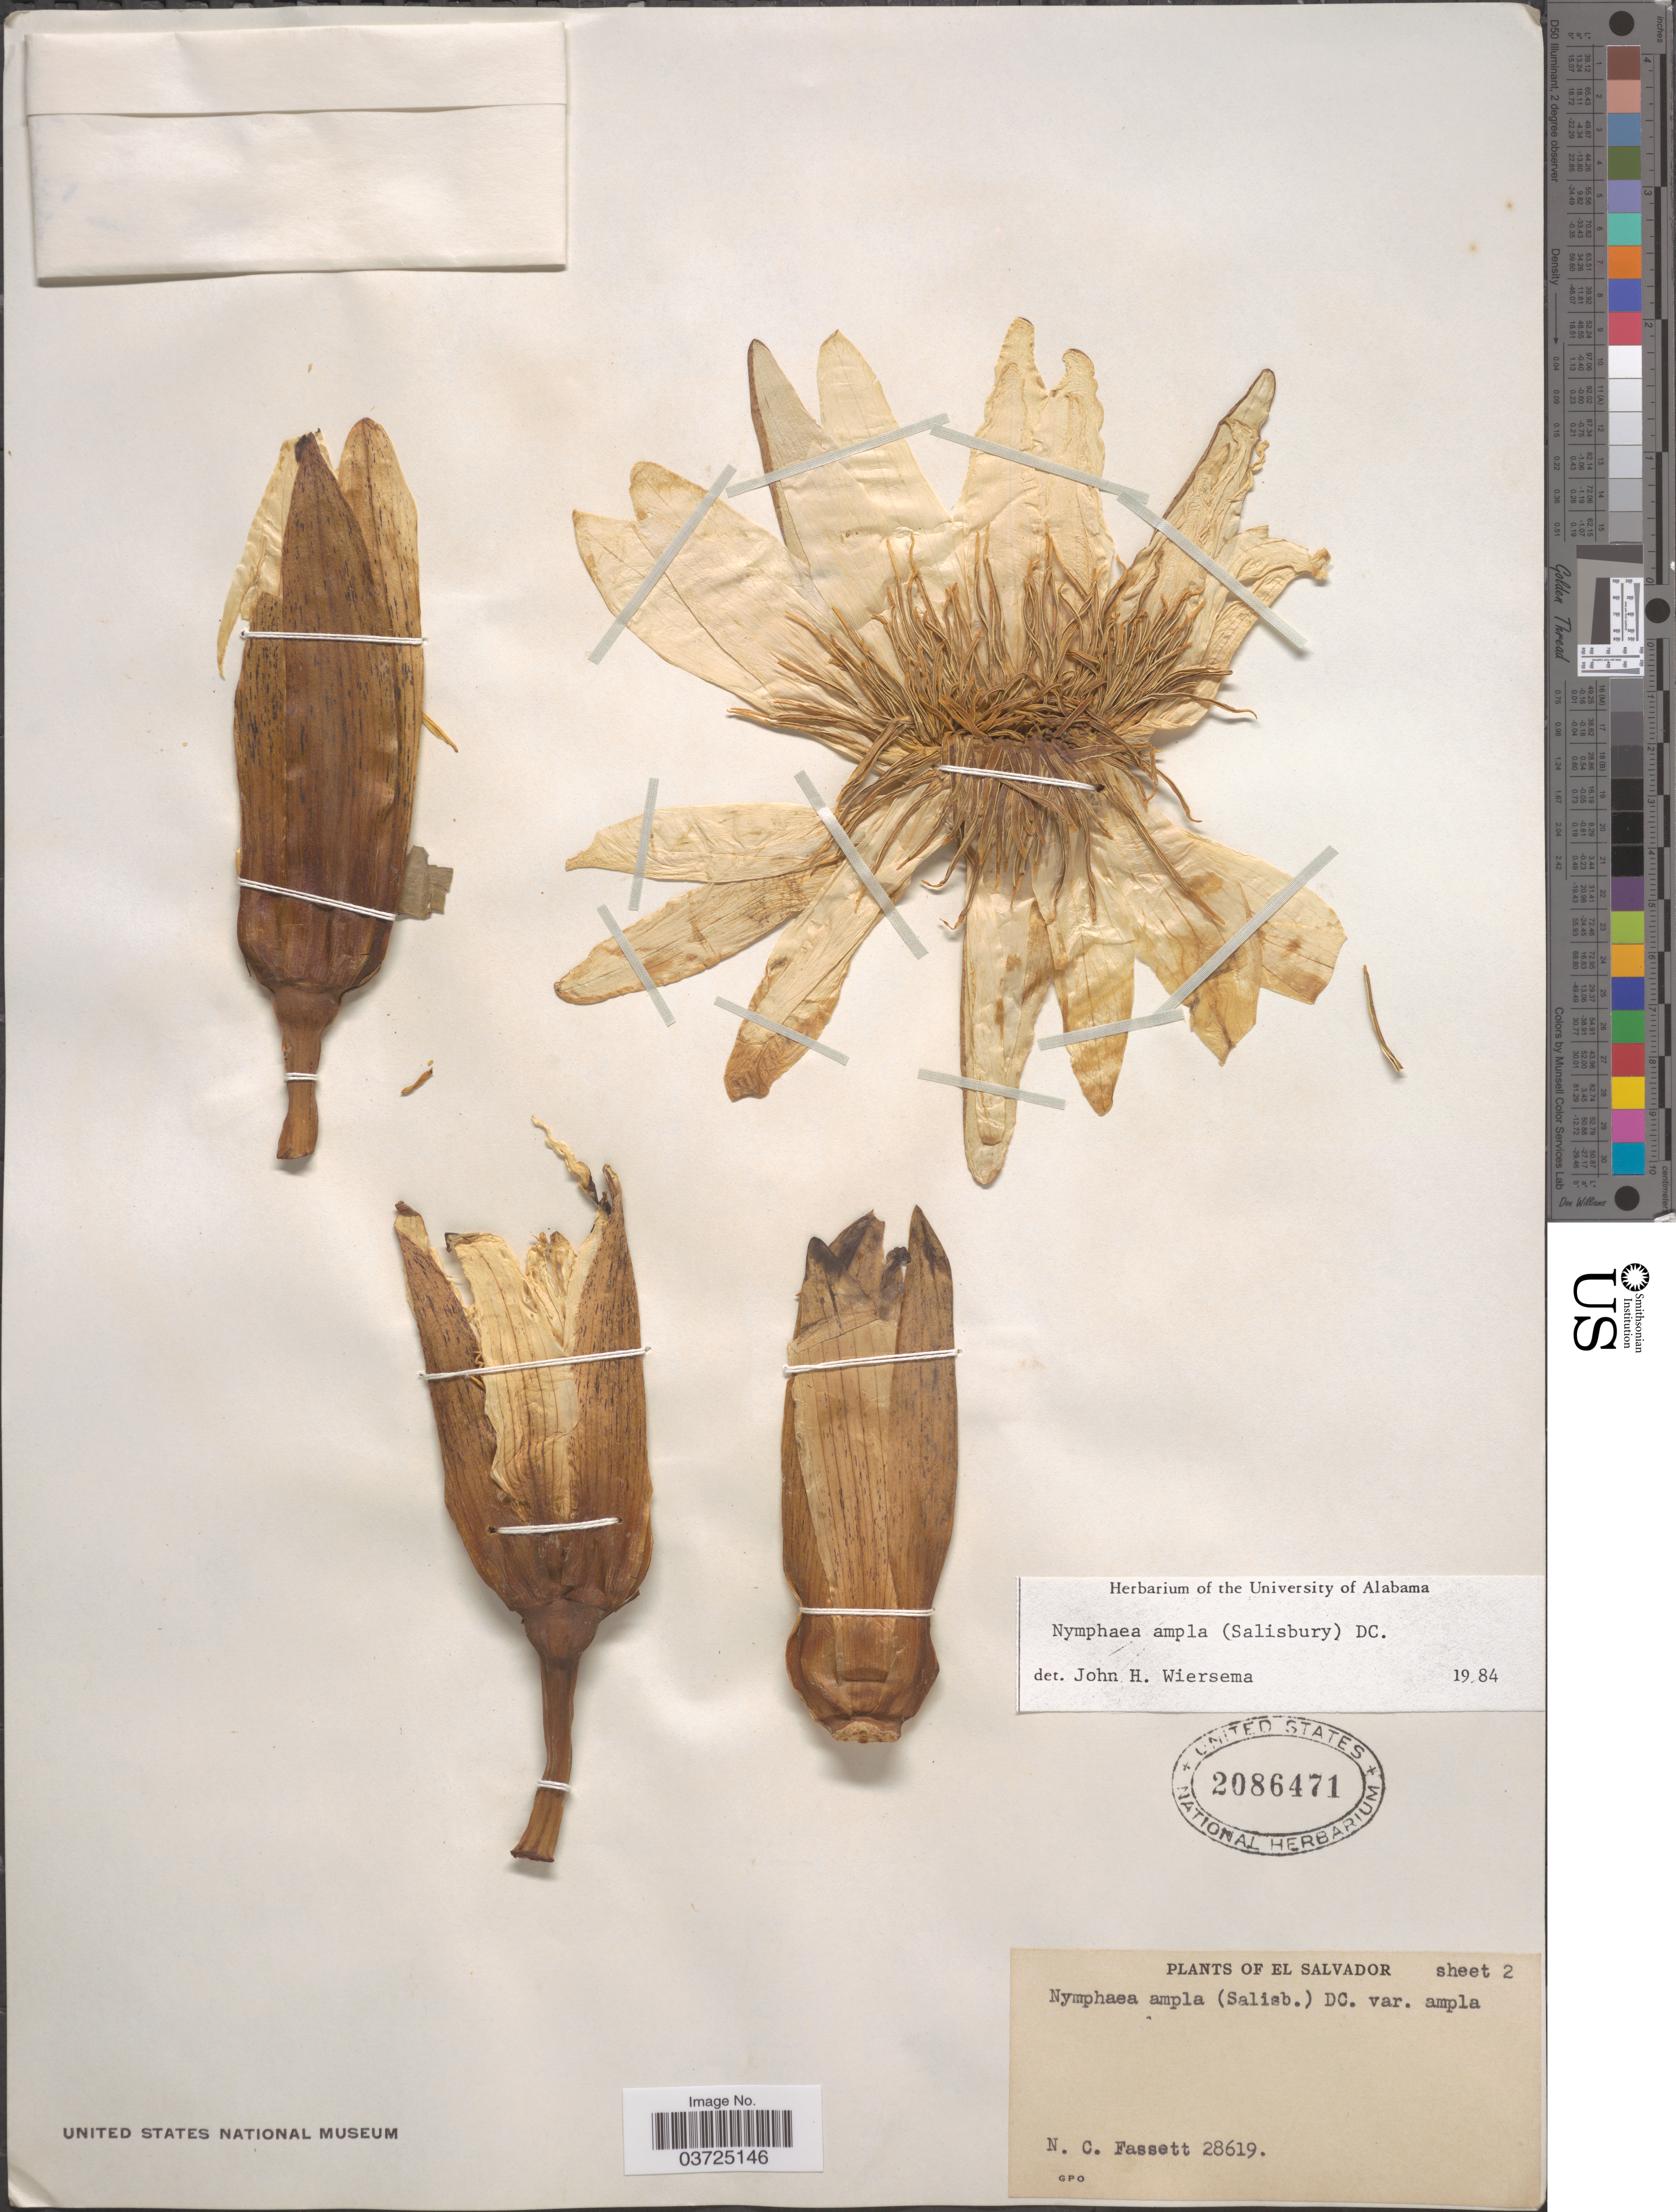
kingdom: Plantae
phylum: Tracheophyta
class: Magnoliopsida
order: Nymphaeales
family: Nymphaeaceae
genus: Nymphaea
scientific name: Nymphaea ampla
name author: (Salisb.) DC.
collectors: N. C. Fassett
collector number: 28619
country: El Salvador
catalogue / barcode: US 2086471